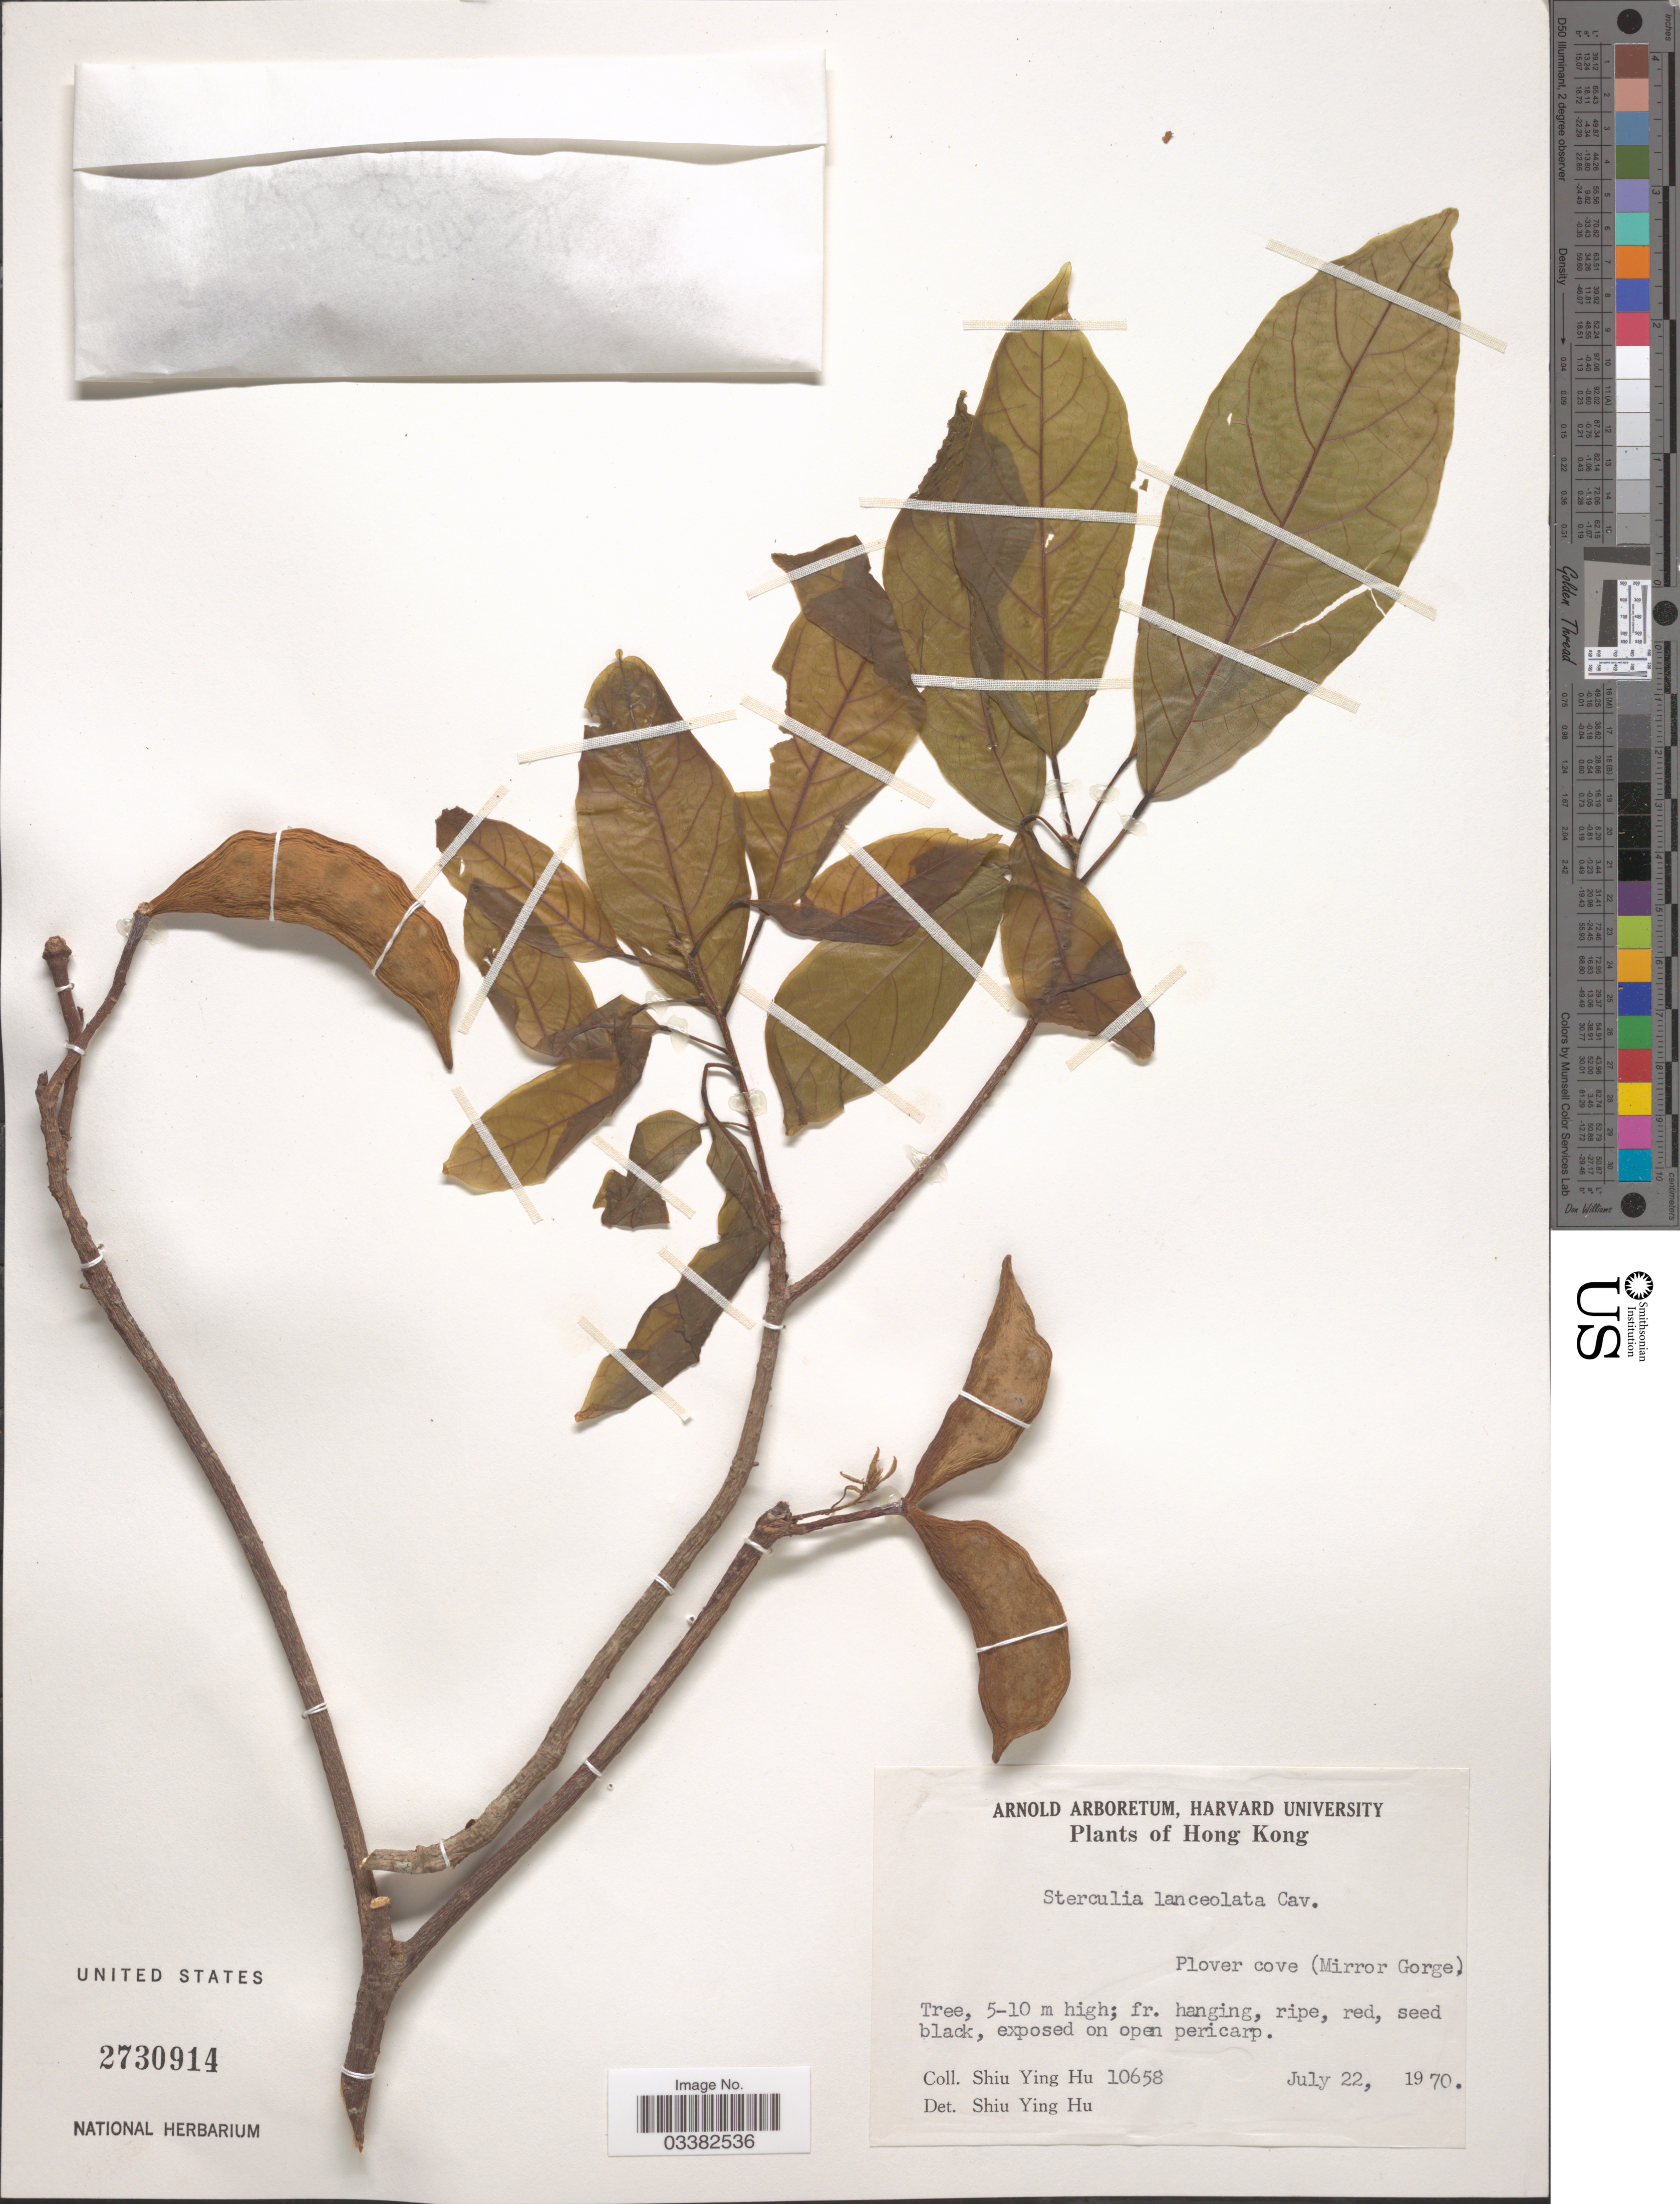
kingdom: Plantae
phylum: Tracheophyta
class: Magnoliopsida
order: Malvales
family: Malvaceae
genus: Sterculia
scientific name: Sterculia lanceolata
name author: Cav.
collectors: S. Y. Hu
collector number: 10658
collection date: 1970-07-22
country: China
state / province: Hong Kong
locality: Plover cove (Mirror Gorge).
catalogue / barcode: US 2730914